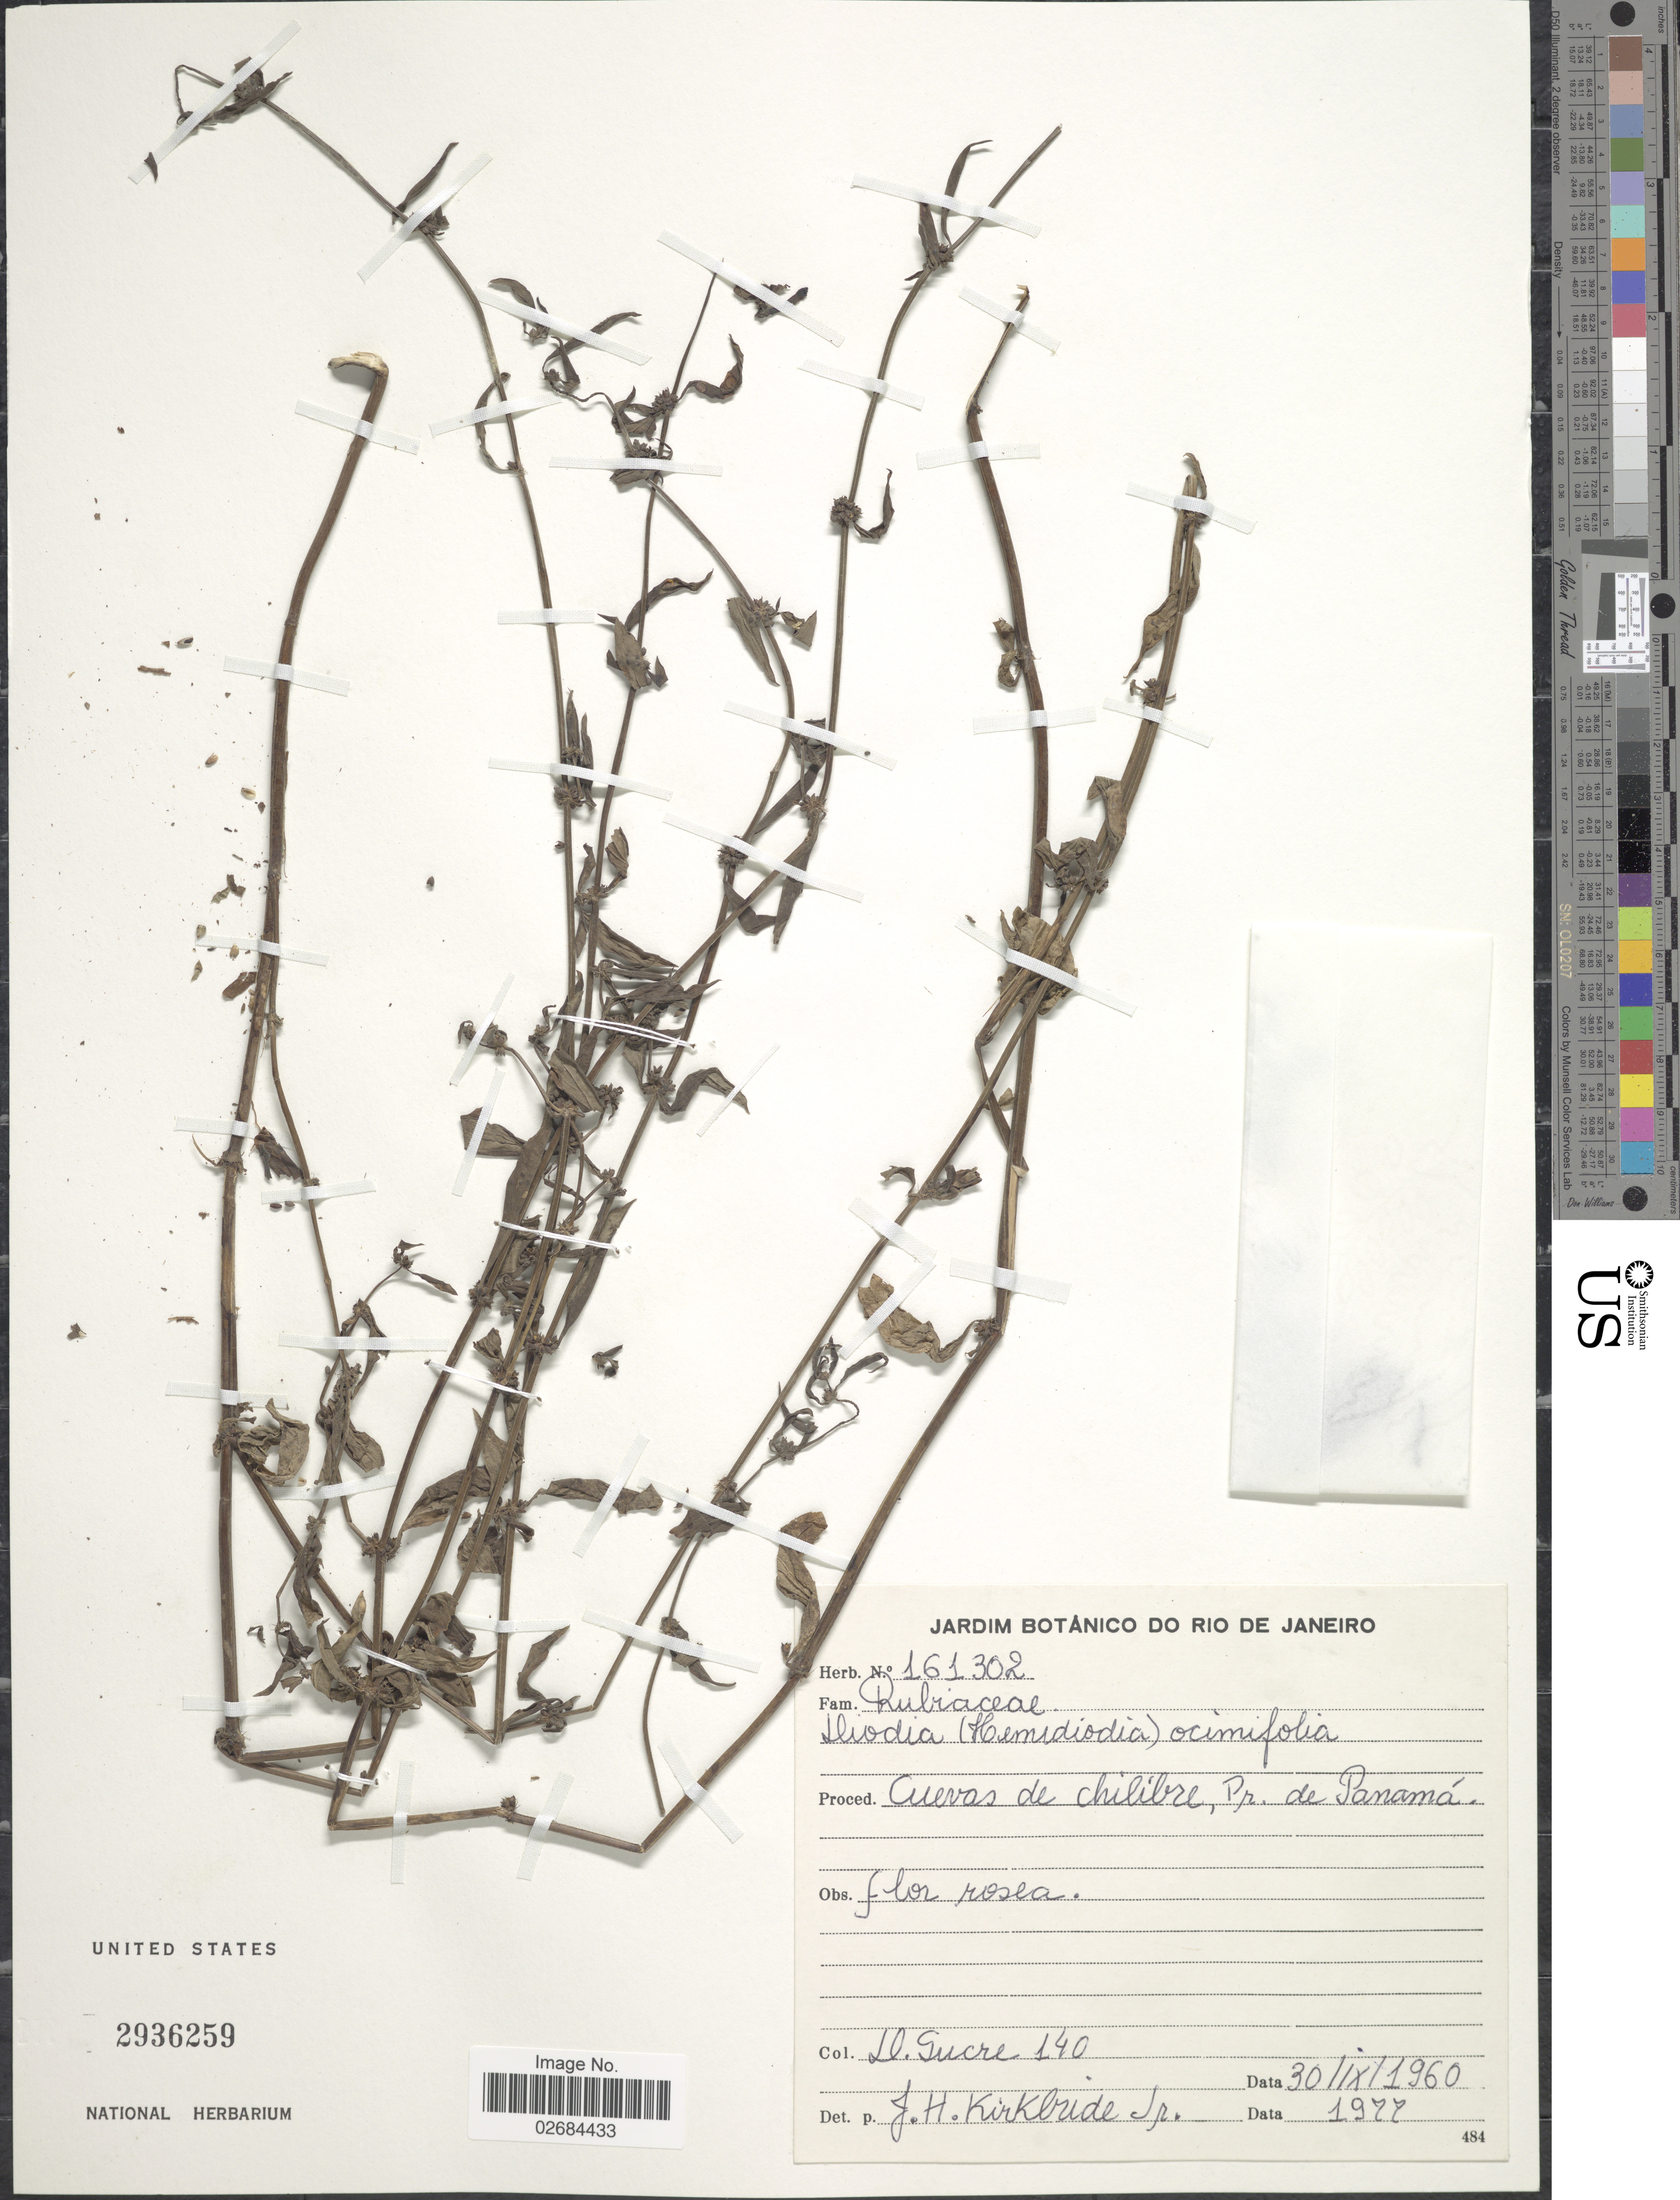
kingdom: Plantae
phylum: Tracheophyta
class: Magnoliopsida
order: Gentianales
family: Rubiaceae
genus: Diodia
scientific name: Diodia ocymifolia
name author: (Willd. ex Roem. & Schult.) Bremek.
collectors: D. Sucre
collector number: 140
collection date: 1960-09-30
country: Panama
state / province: Panamá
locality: Cuevas de chilibre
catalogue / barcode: US 2936259